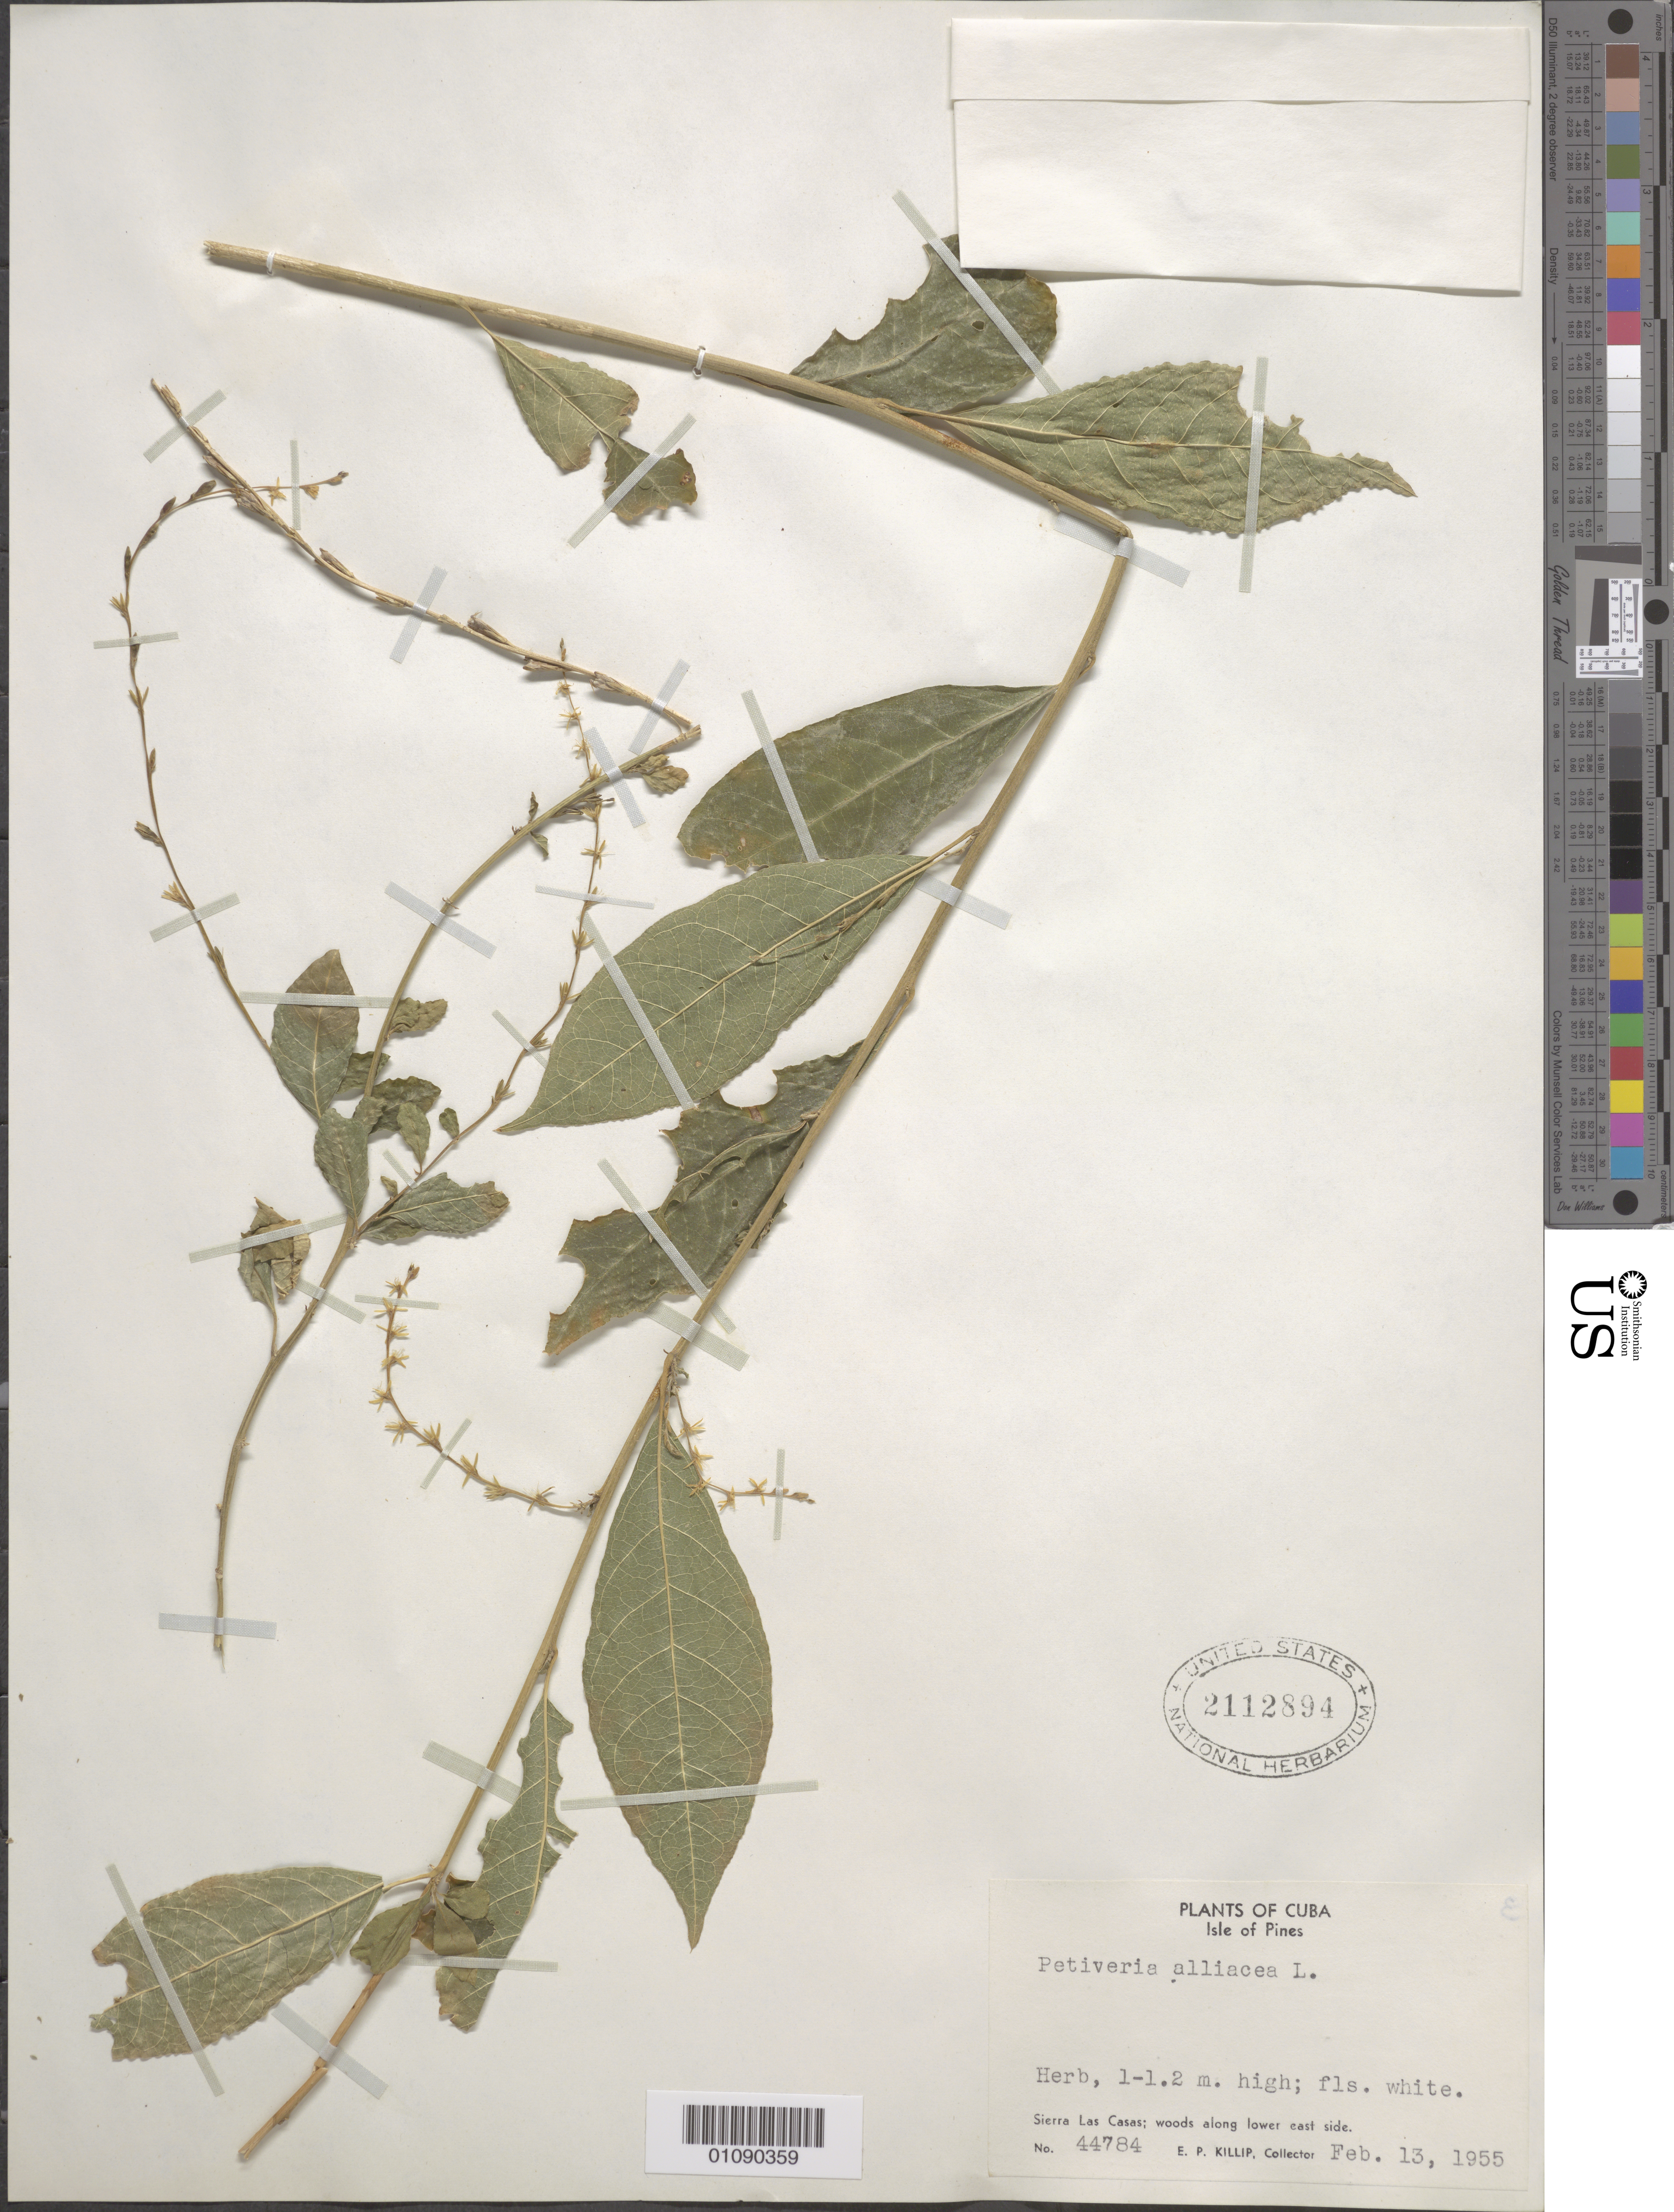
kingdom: Plantae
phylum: Tracheophyta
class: Magnoliopsida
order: Caryophyllales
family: Phytolaccaceae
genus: Petiveria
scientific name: Petiveria alliacea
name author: L.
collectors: E. P. Killip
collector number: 44784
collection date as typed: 13 Feb 1955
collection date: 1955-02-13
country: Cuba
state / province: Isla de La Juventud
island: Isla de la Juventud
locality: Isle of Pines, Sierra Las Casas lower E side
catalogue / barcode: US 2112894